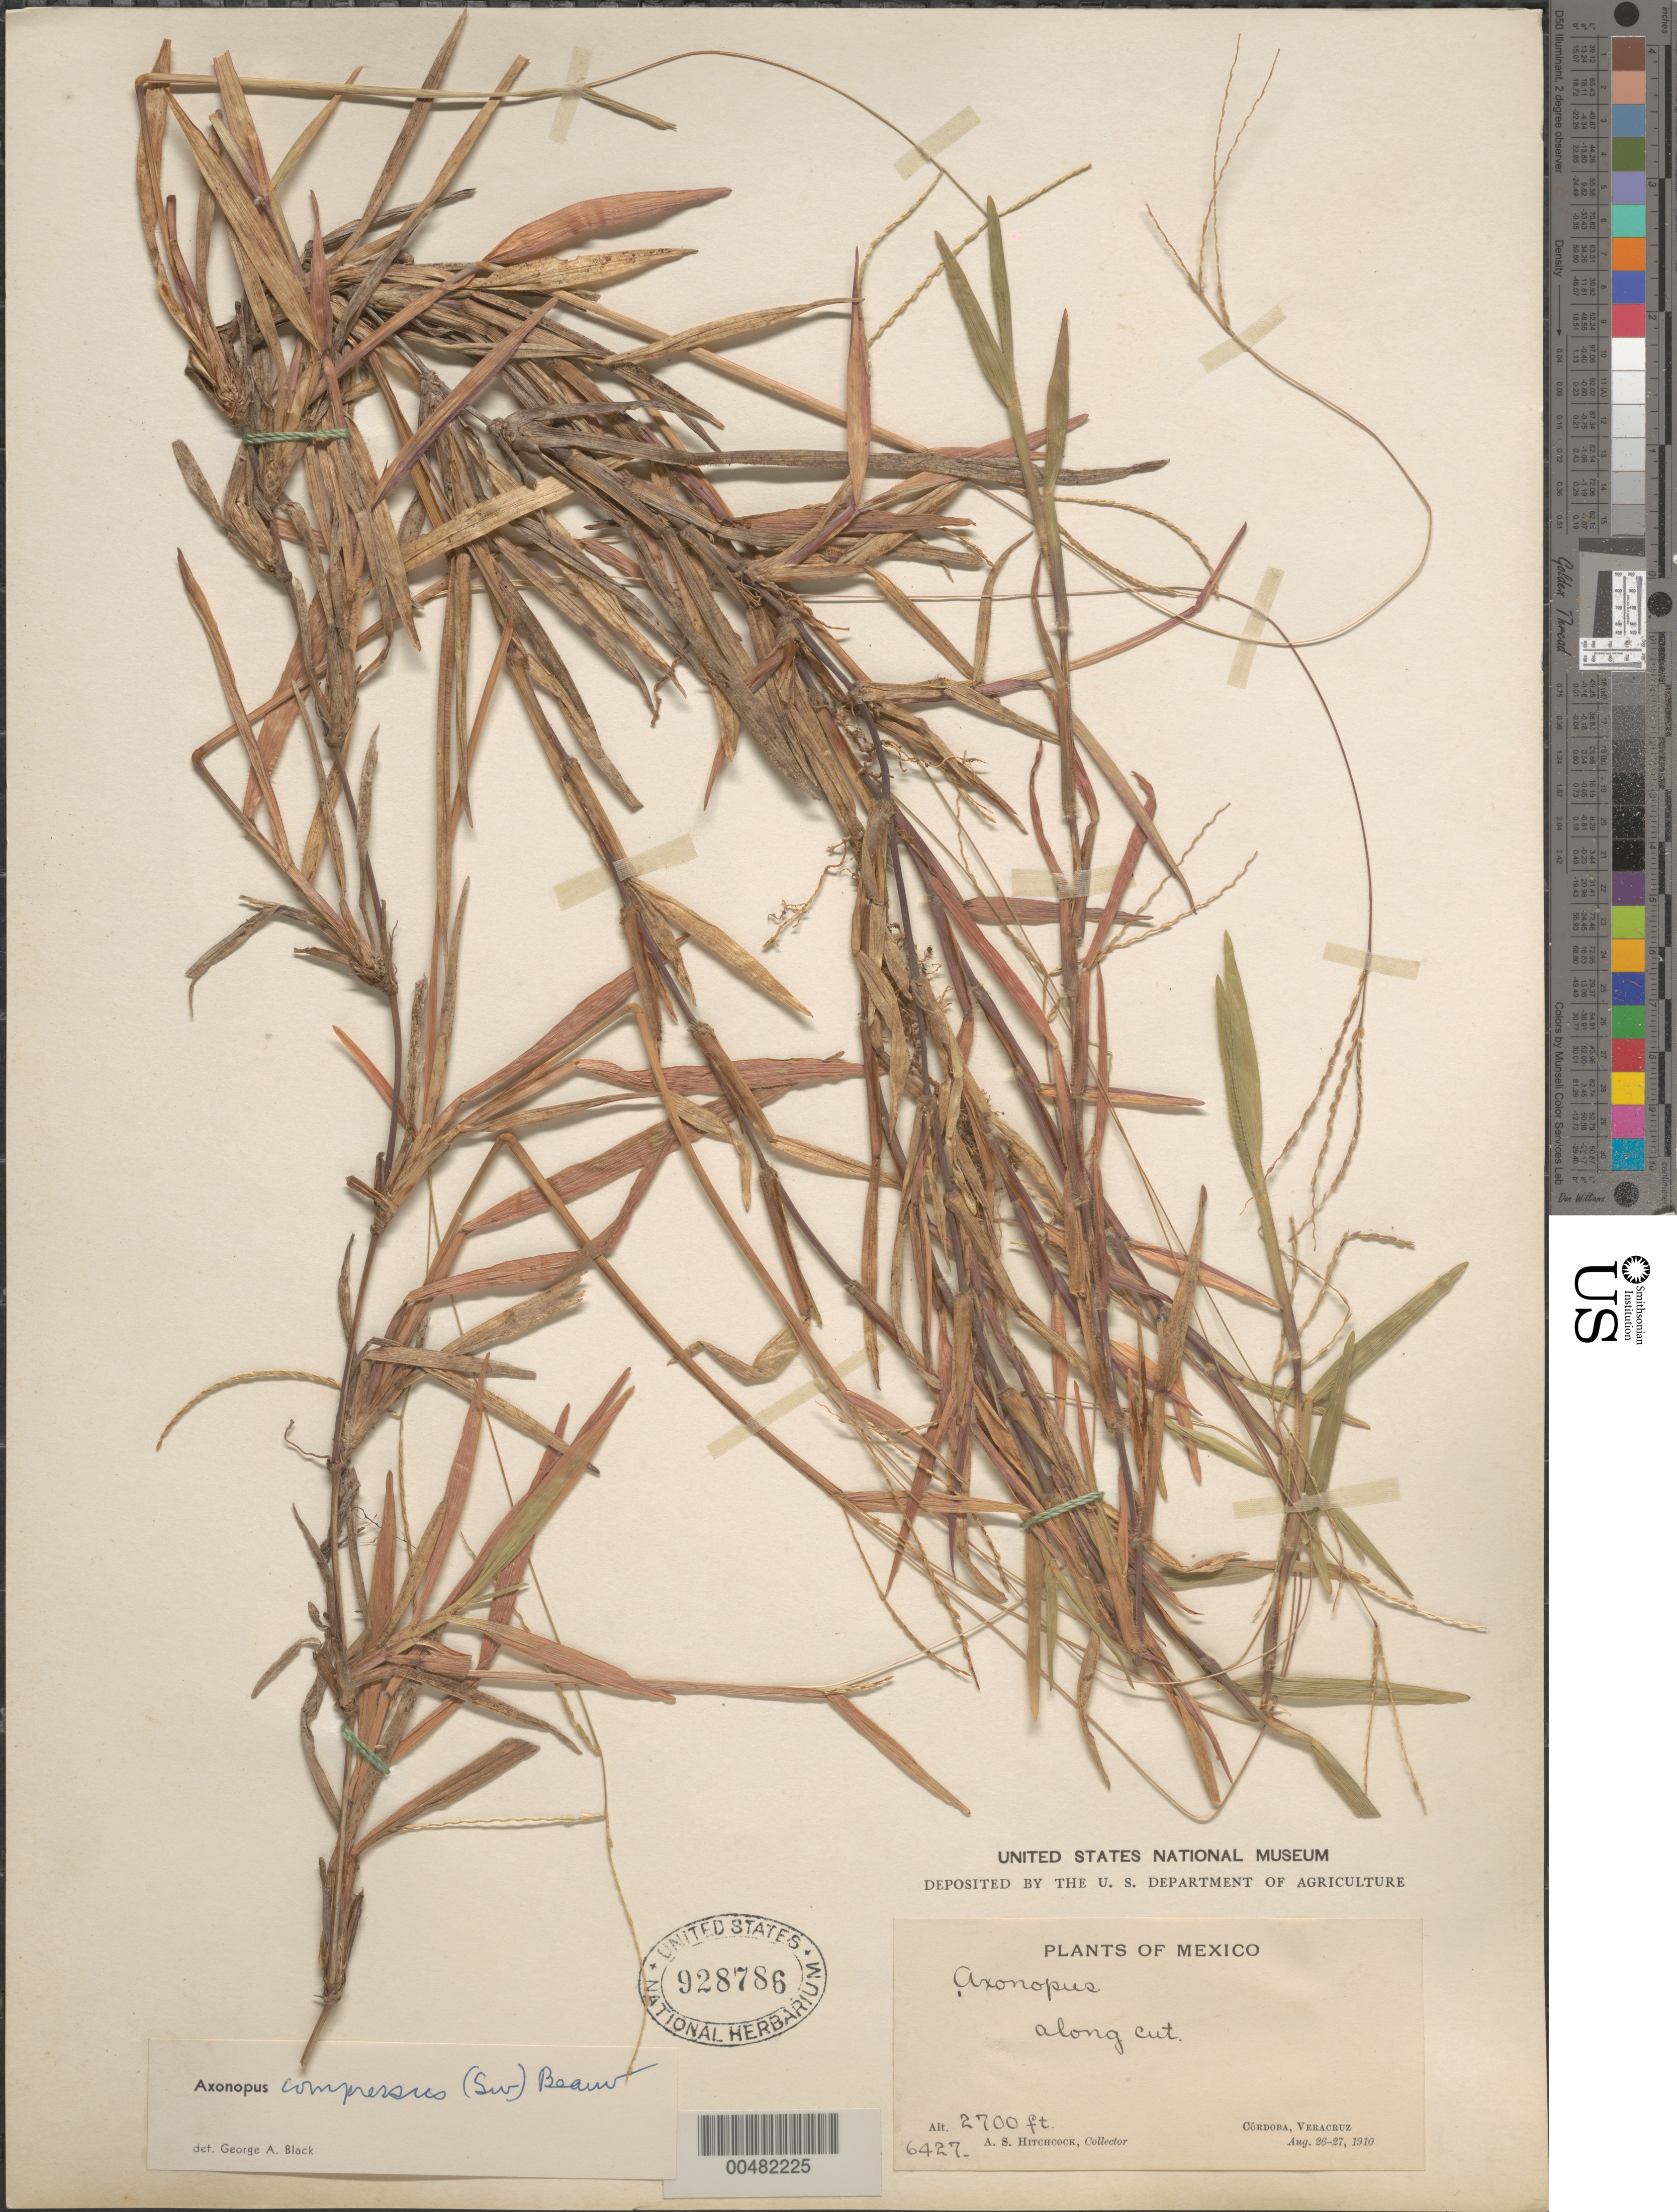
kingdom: Plantae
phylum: Tracheophyta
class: Liliopsida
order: Poales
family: Poaceae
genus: Axonopus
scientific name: Axonopus compressus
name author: (Sw.) P. Beauv.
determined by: Black, G. A.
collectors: A. S. Hitchcock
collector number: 6427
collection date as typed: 26 Aug 1910 to 27 Aug 1910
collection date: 1910-08-26/1910-08-27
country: Mexico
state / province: Veracruz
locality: Córdoba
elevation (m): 823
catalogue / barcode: US 928786